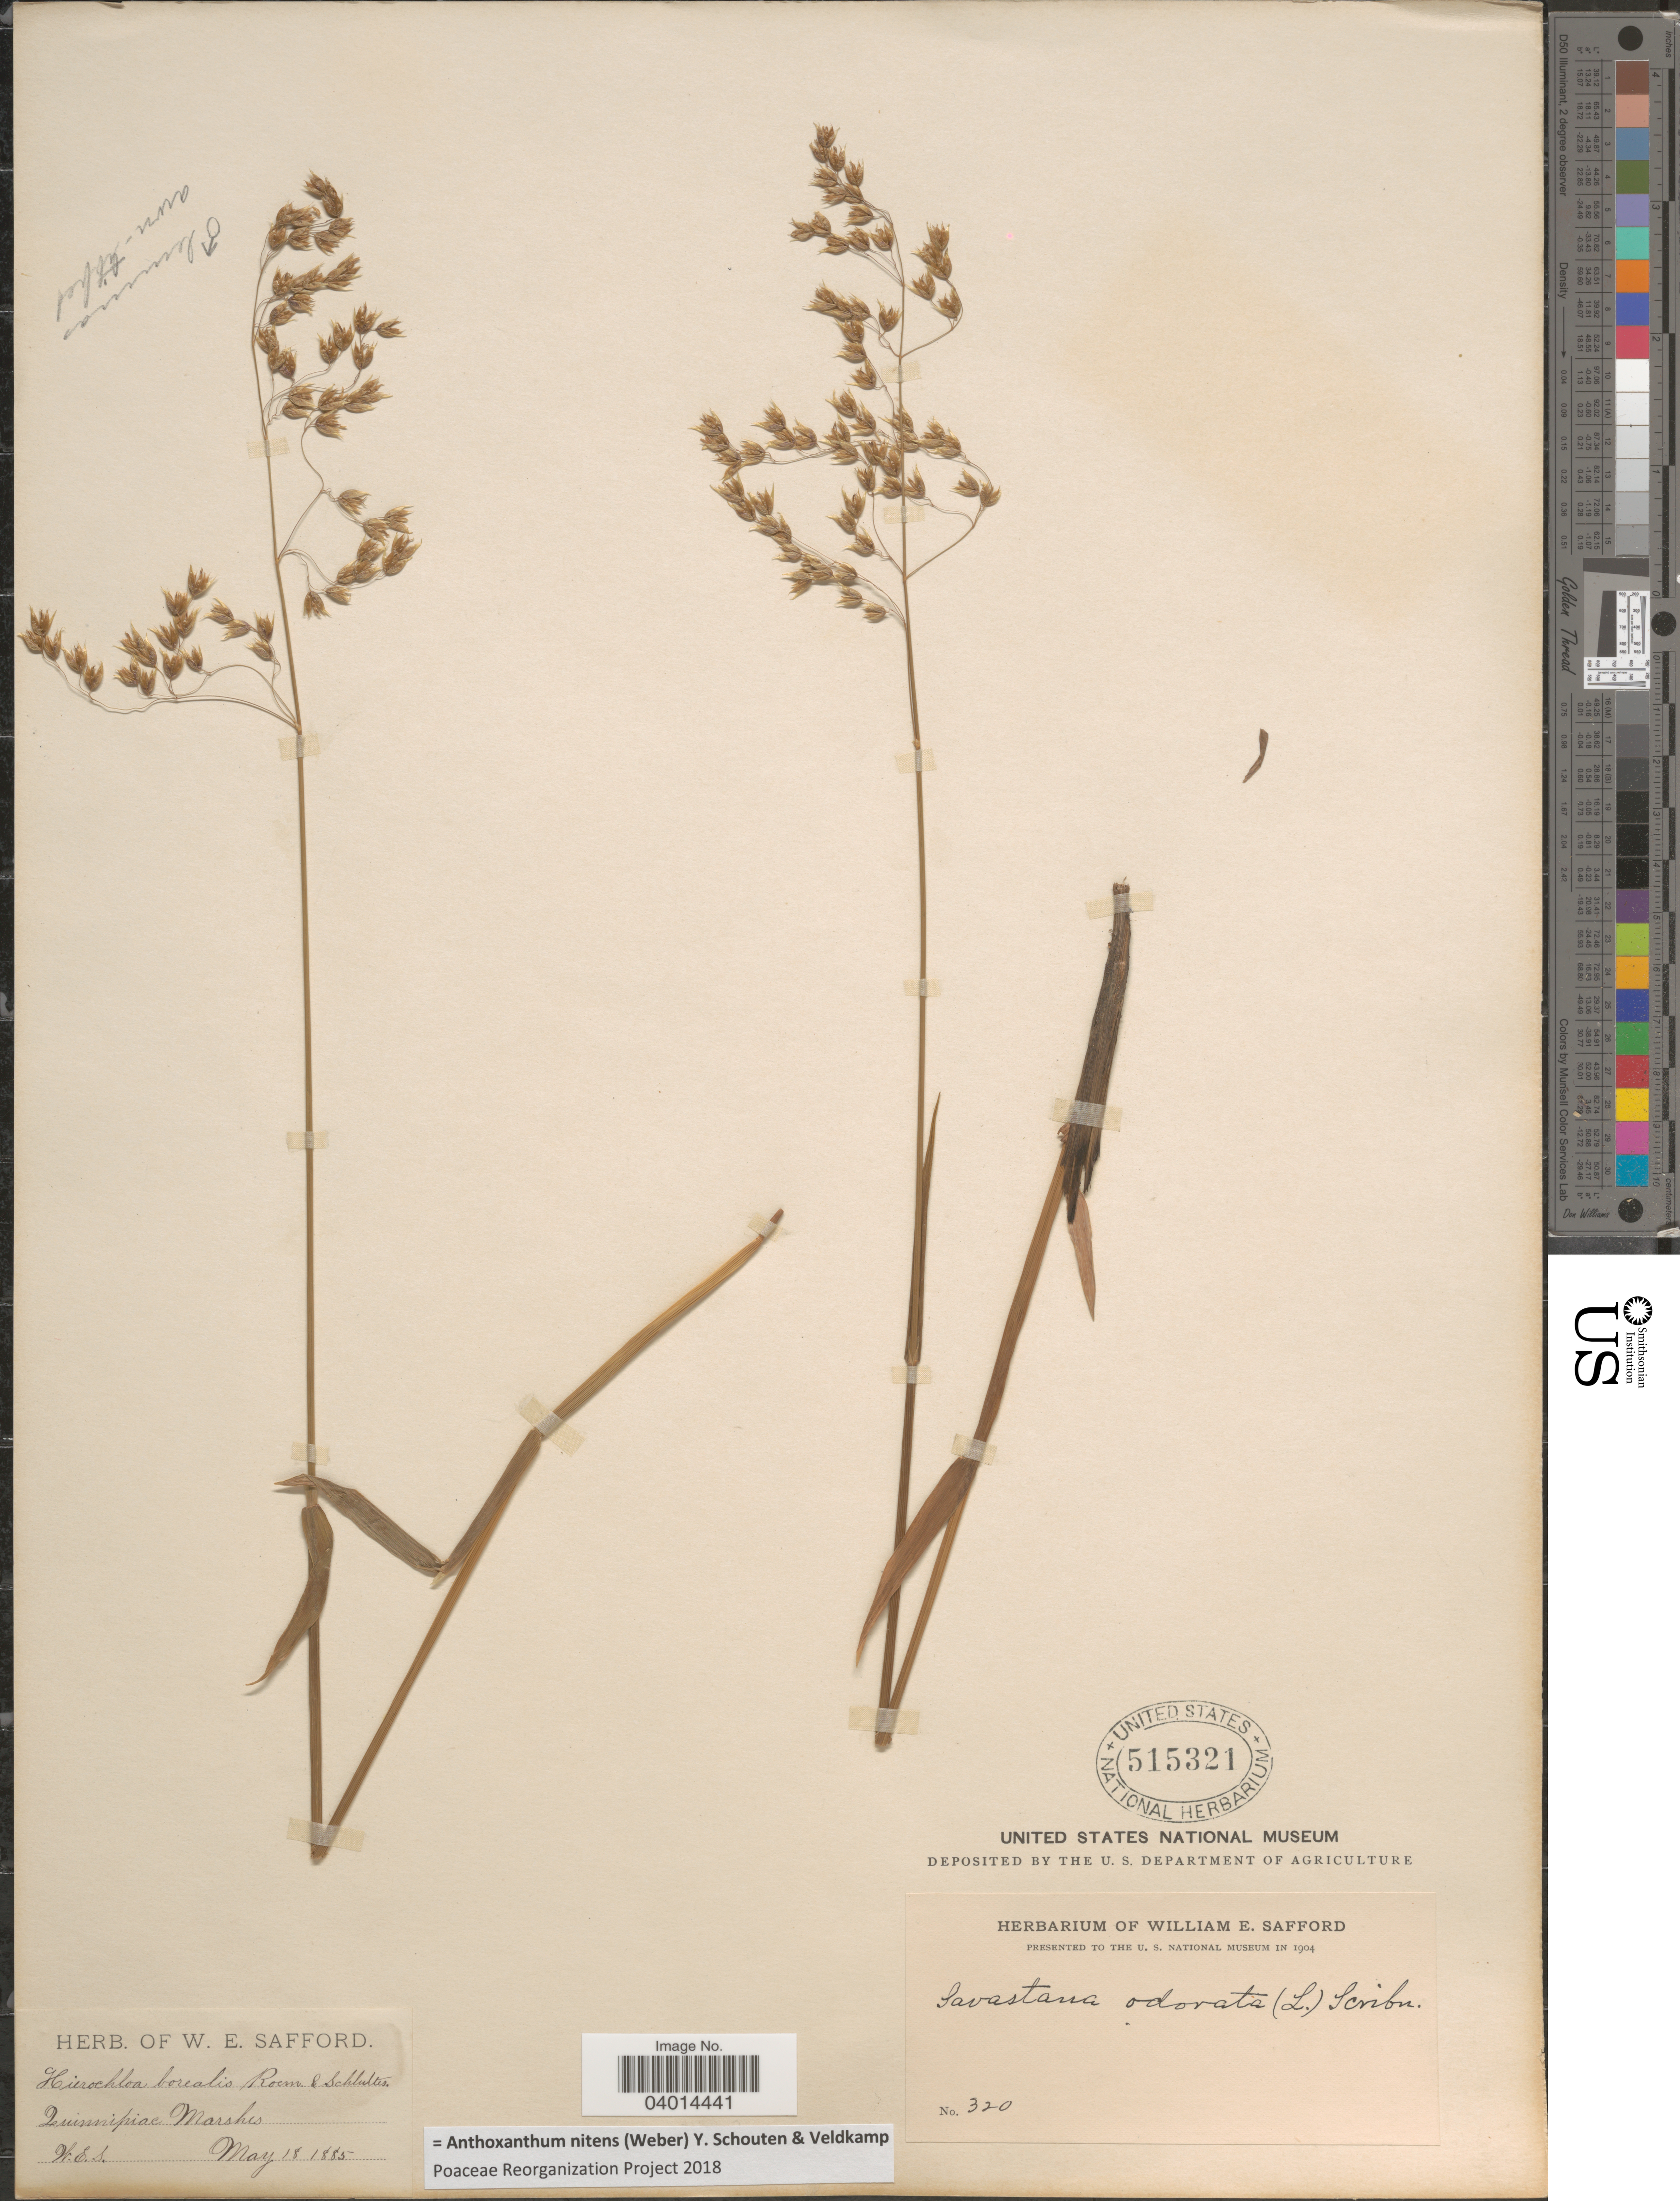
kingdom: Plantae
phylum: Tracheophyta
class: Liliopsida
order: Poales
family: Poaceae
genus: Anthoxanthum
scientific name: Anthoxanthum nitens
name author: (G.H. Weber) R.T.A. Schouten & Veldkamp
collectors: W. E. Safford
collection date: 1885-05-18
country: United States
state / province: Connecticut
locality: Quinnipiac, Marshes.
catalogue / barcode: US 515321